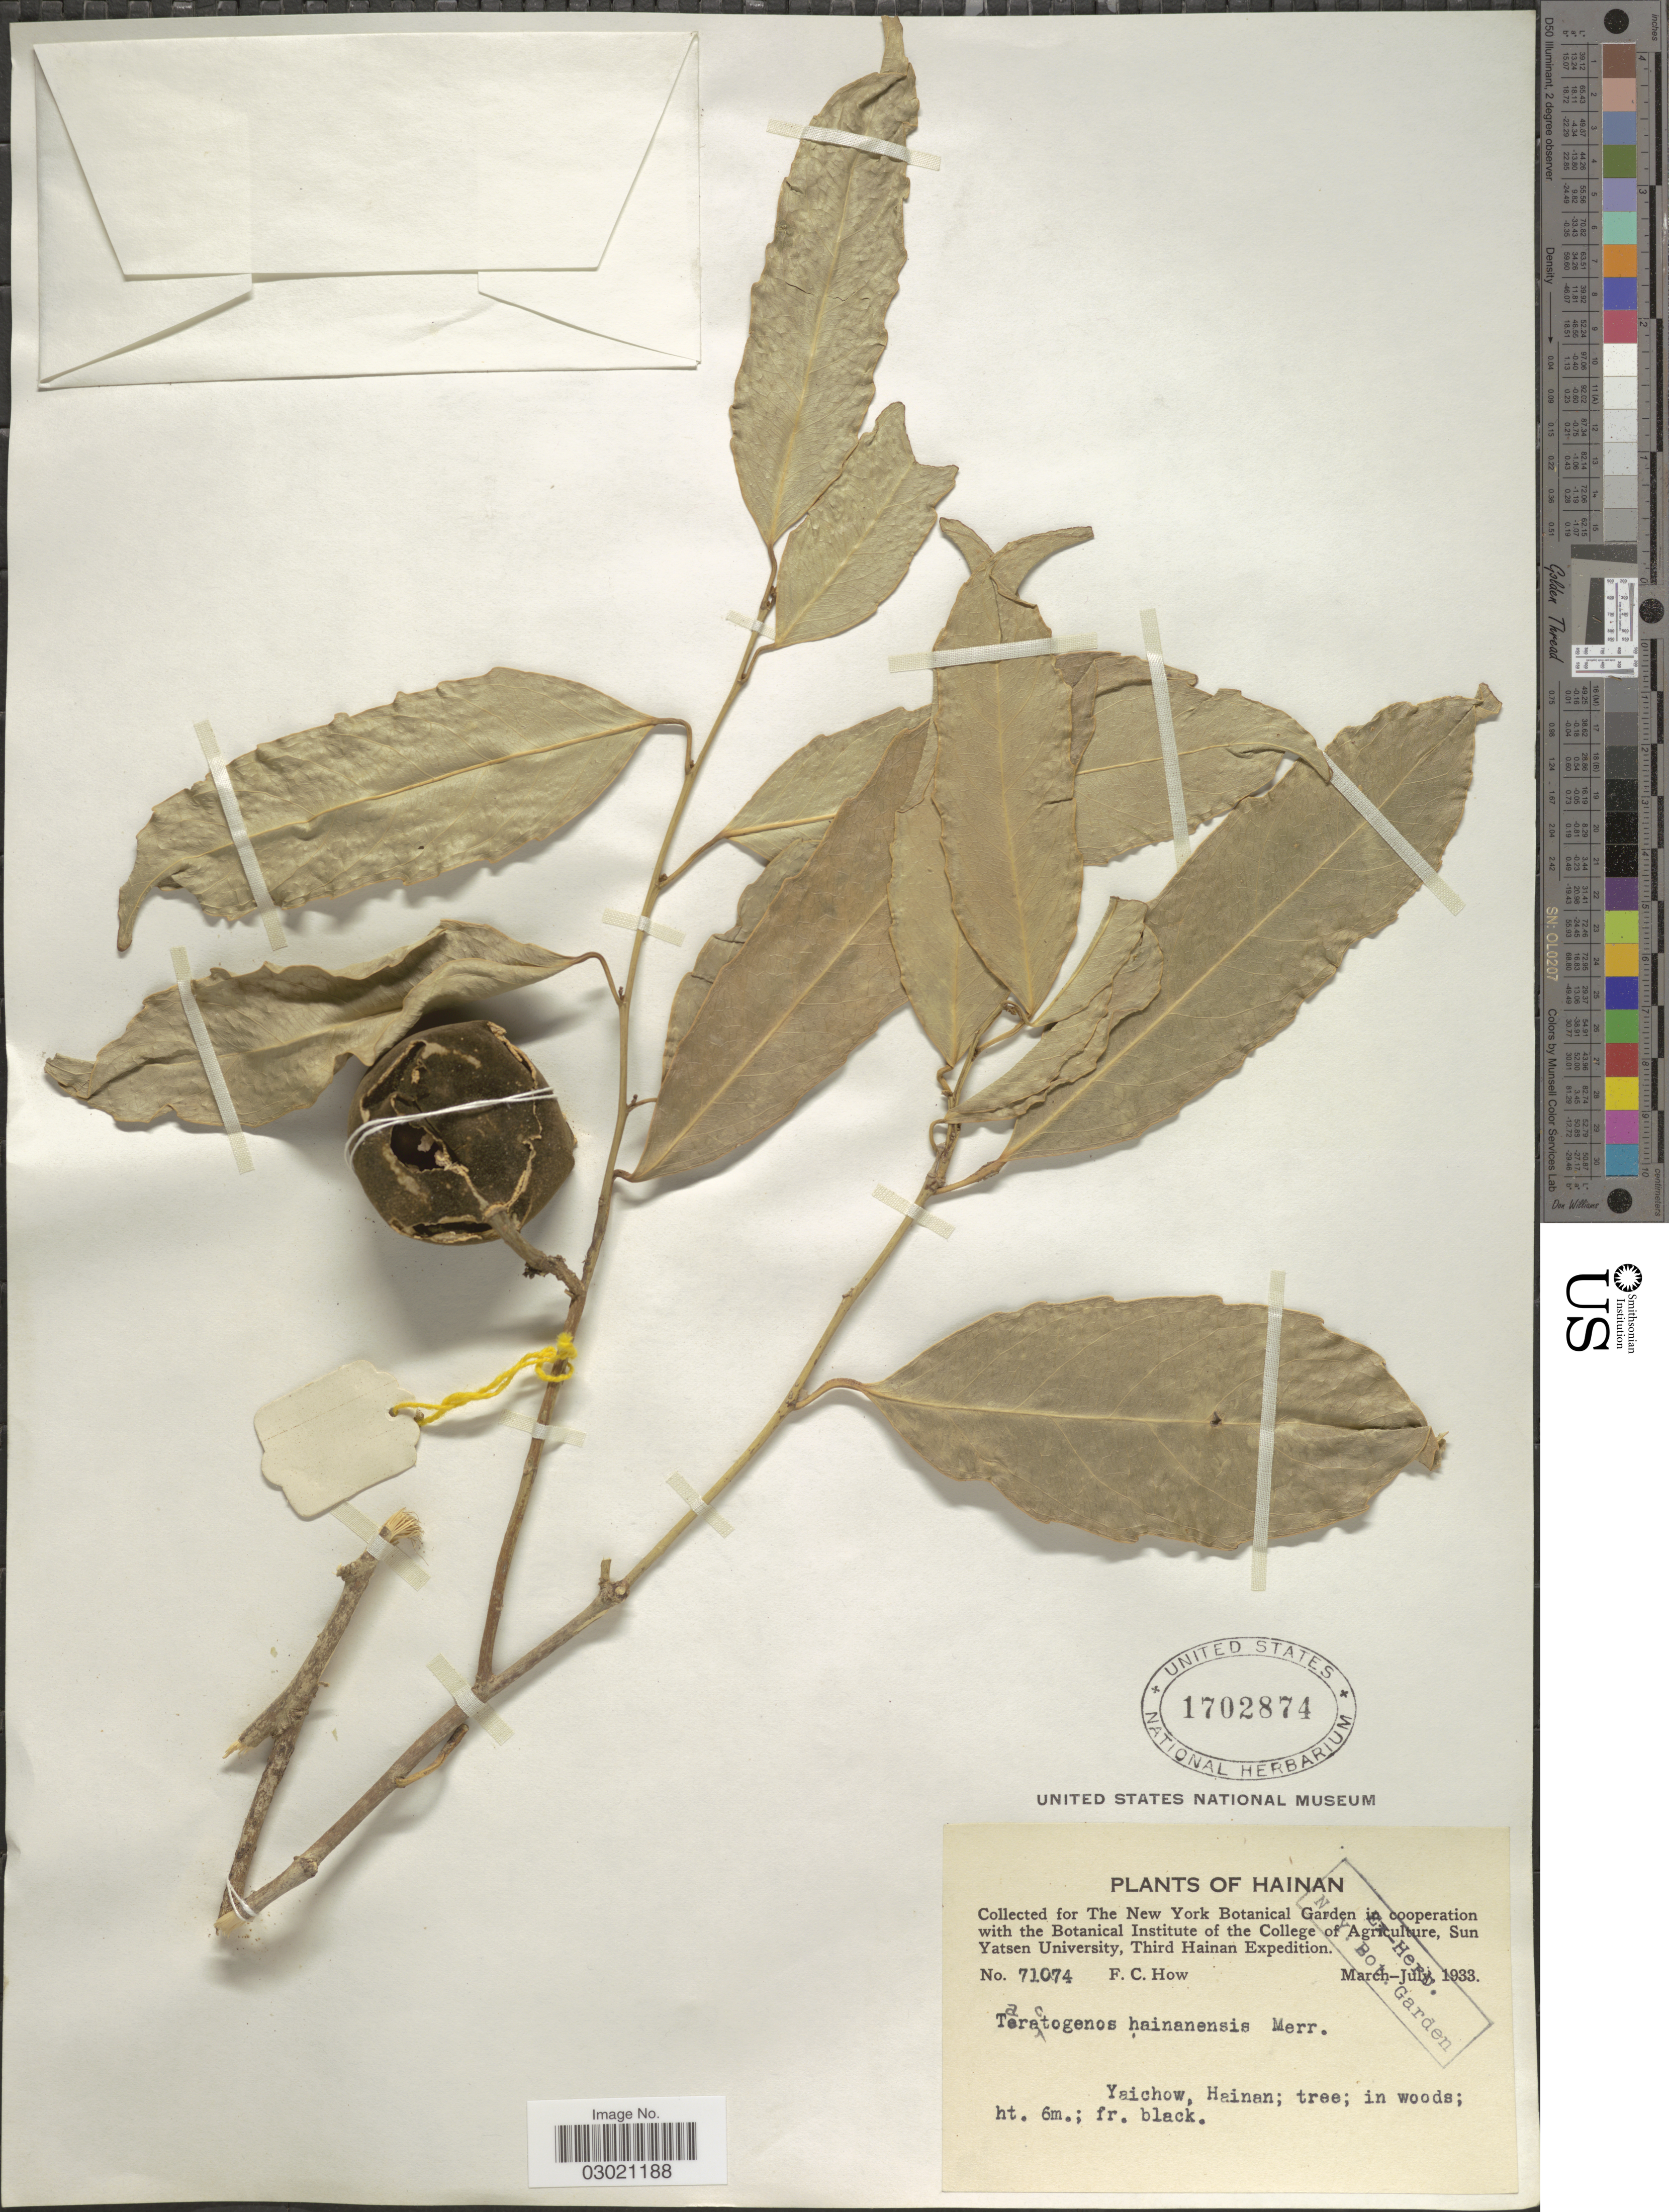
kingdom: Plantae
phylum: Tracheophyta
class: Magnoliopsida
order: Malpighiales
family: Achariaceae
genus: Hydnocarpus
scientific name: Hydnocarpus hainanensis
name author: (Merr.) Sleumer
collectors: F. C. How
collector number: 71074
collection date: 1933-03/1933-07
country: China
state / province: Hainan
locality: Yaichow, Hainan.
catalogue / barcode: US 1702874